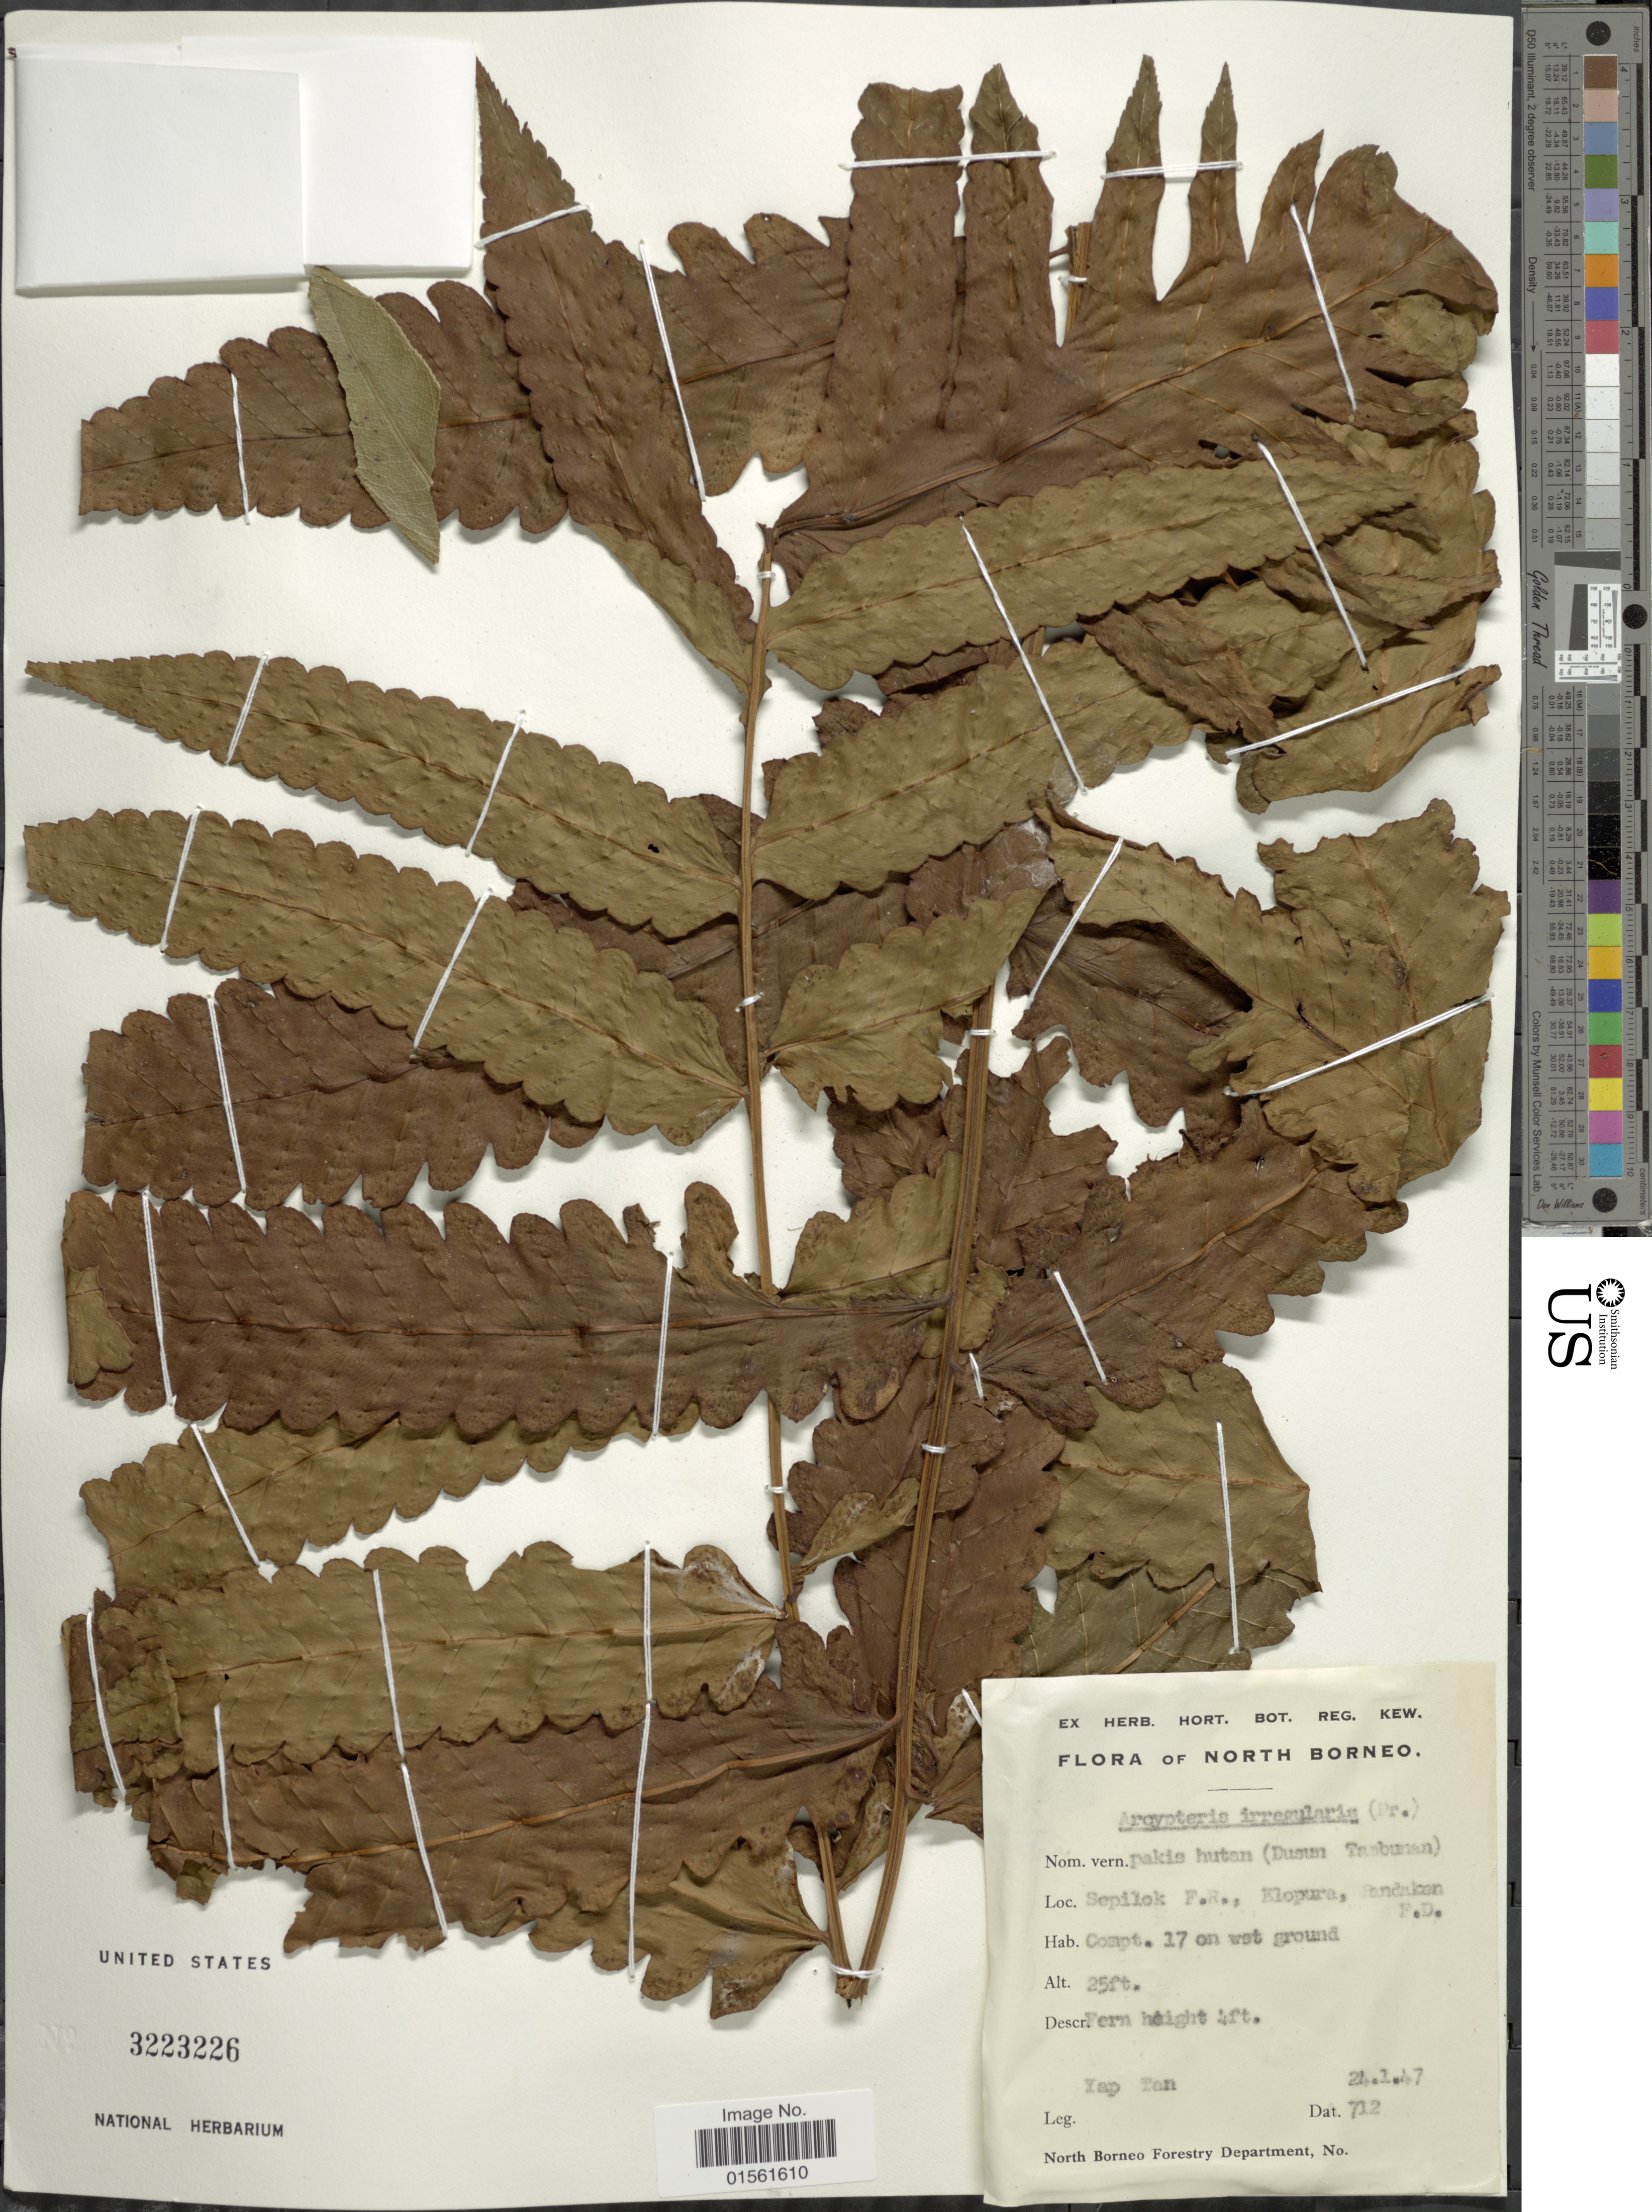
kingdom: Plantae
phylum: Tracheophyta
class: Polypodiopsida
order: Polypodiales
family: Dryopteridaceae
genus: Pleocnemia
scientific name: Pleocnemia irregularis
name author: (C. Presl) Holttum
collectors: Y. Tan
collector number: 712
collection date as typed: Transcribed d/m/y: 24/1/47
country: Malaysia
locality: North Borneo, Sepilok, F. R. Klopure, [illegible text]ndakan F.D. [interpreted]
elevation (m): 8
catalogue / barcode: US 3223226